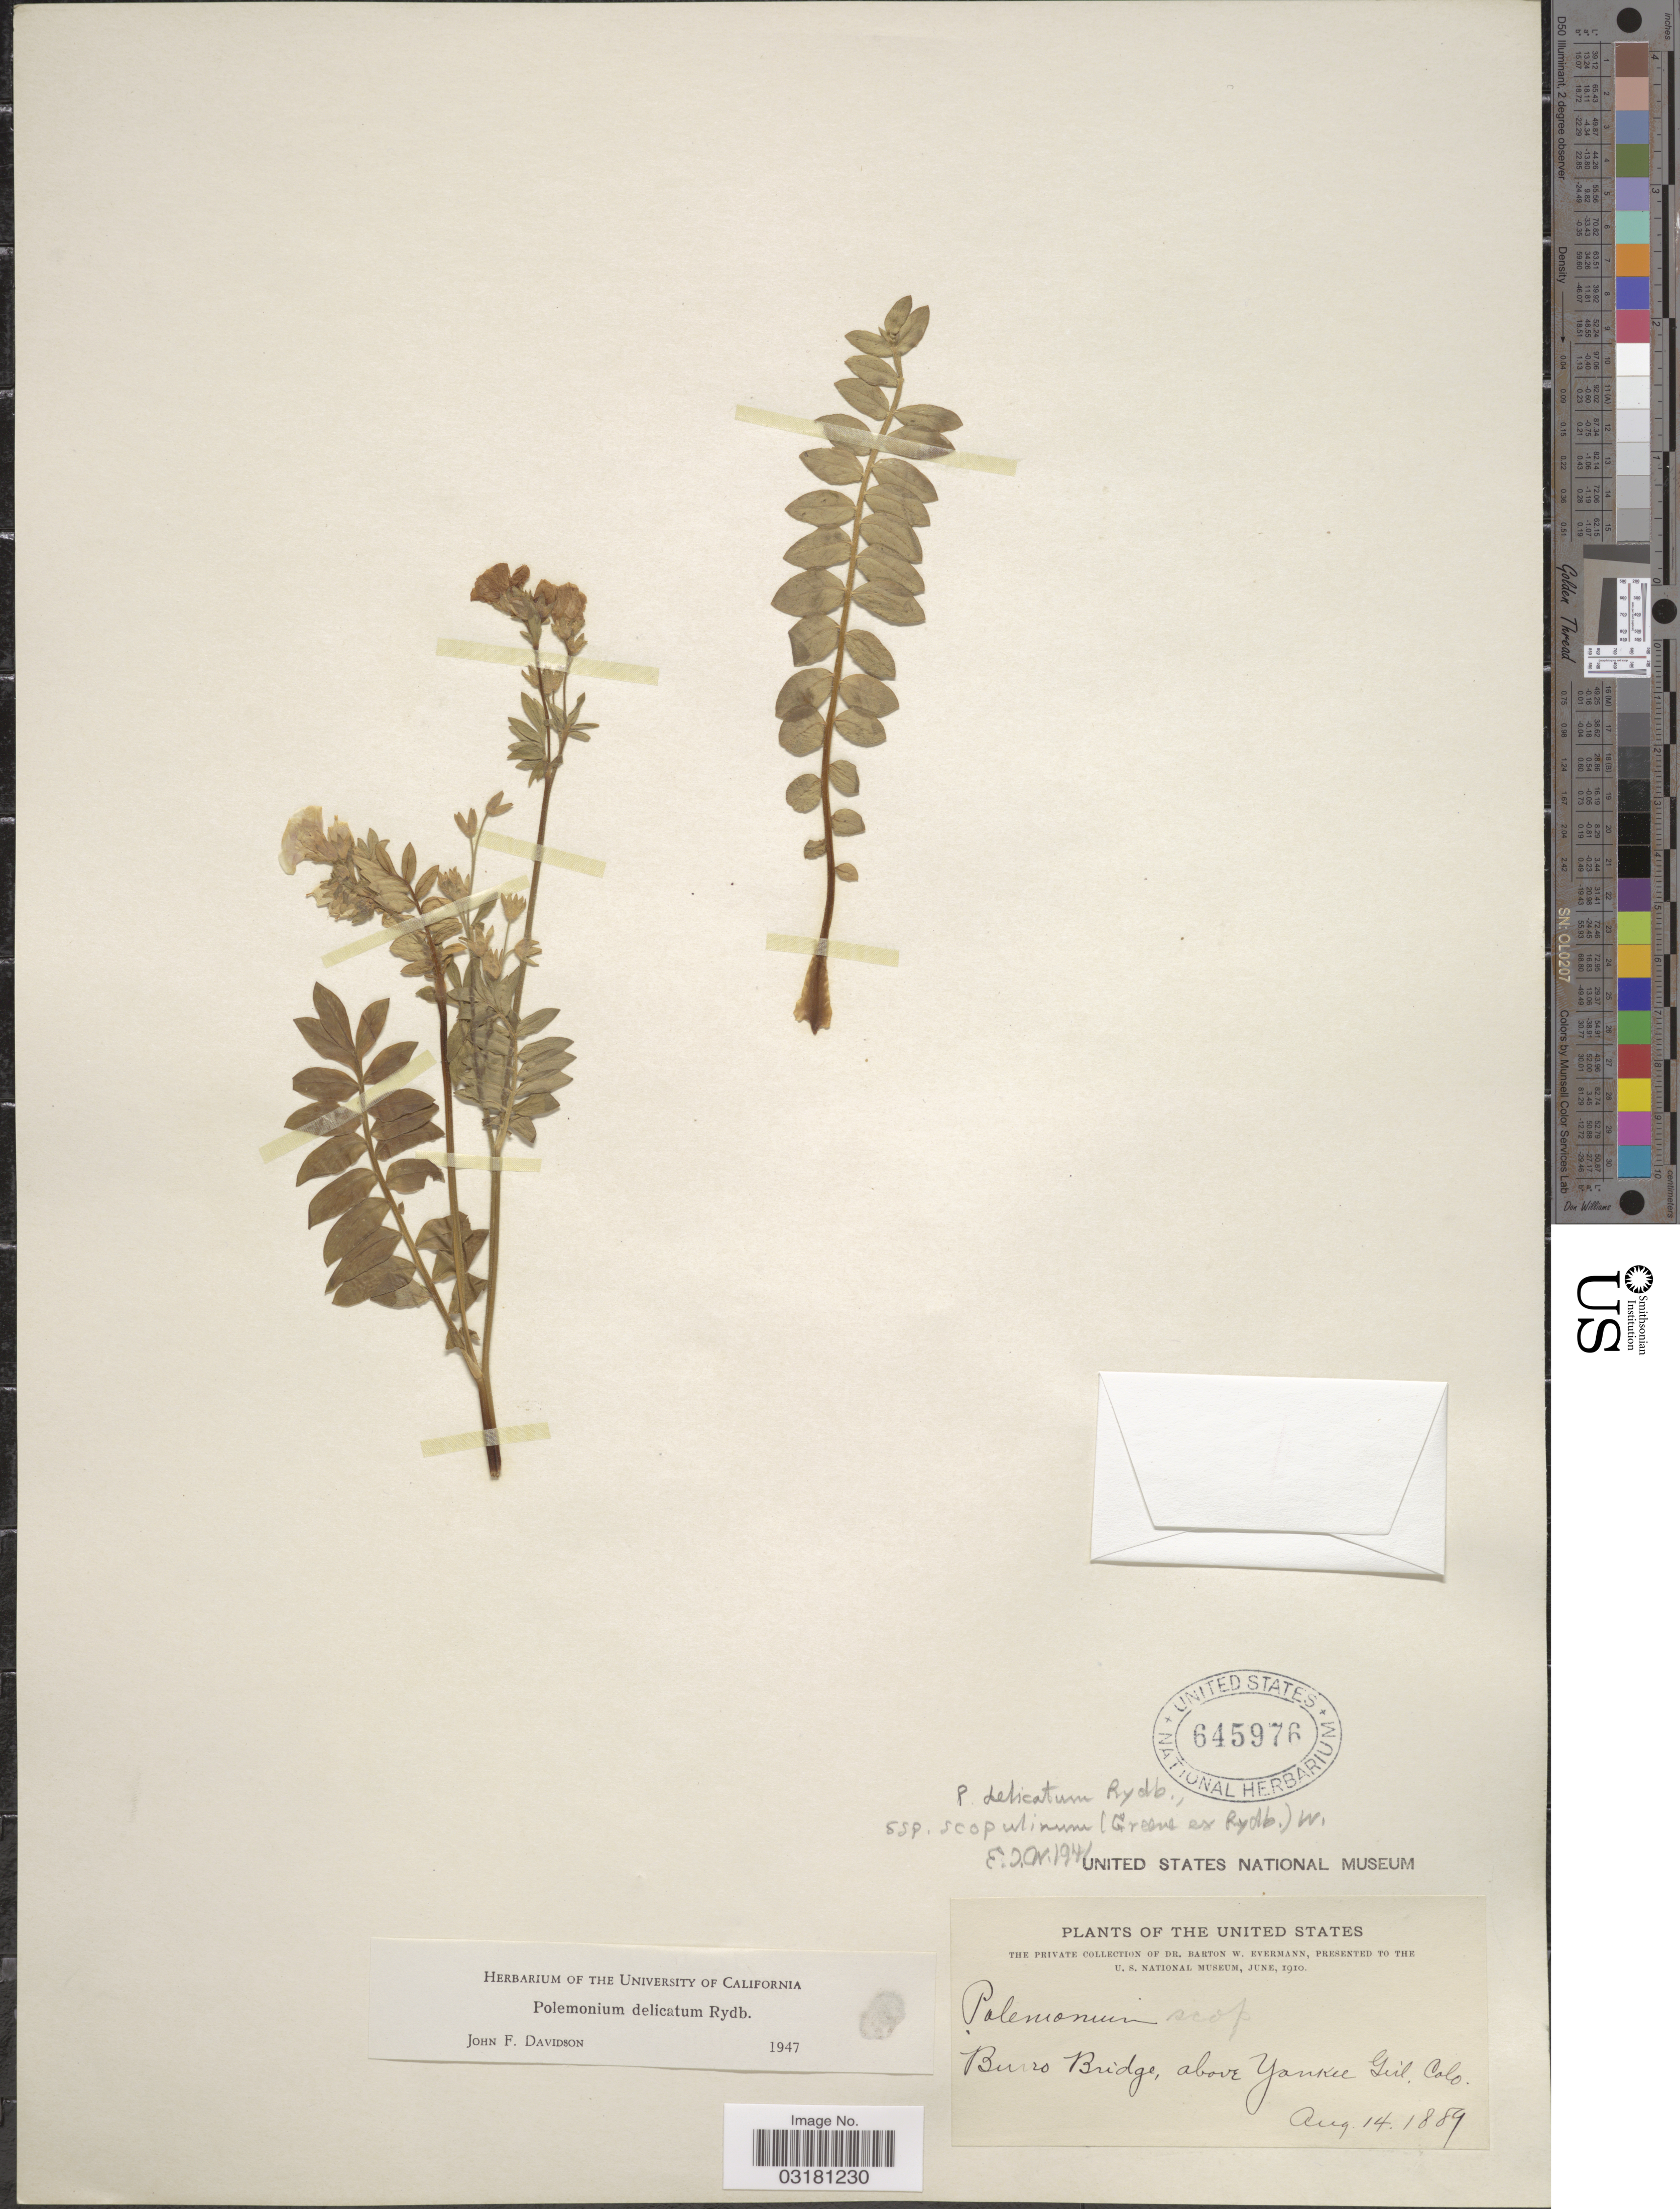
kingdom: Plantae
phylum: Tracheophyta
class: Magnoliopsida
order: Ericales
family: Polemoniaceae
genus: Polemonium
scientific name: Polemonium delicatum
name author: Rydb.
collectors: B. W. Evermann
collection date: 1889-08-14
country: United States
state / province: Colorado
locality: Burro Bridge, above Yankee Girl. Colo.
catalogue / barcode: US 645976